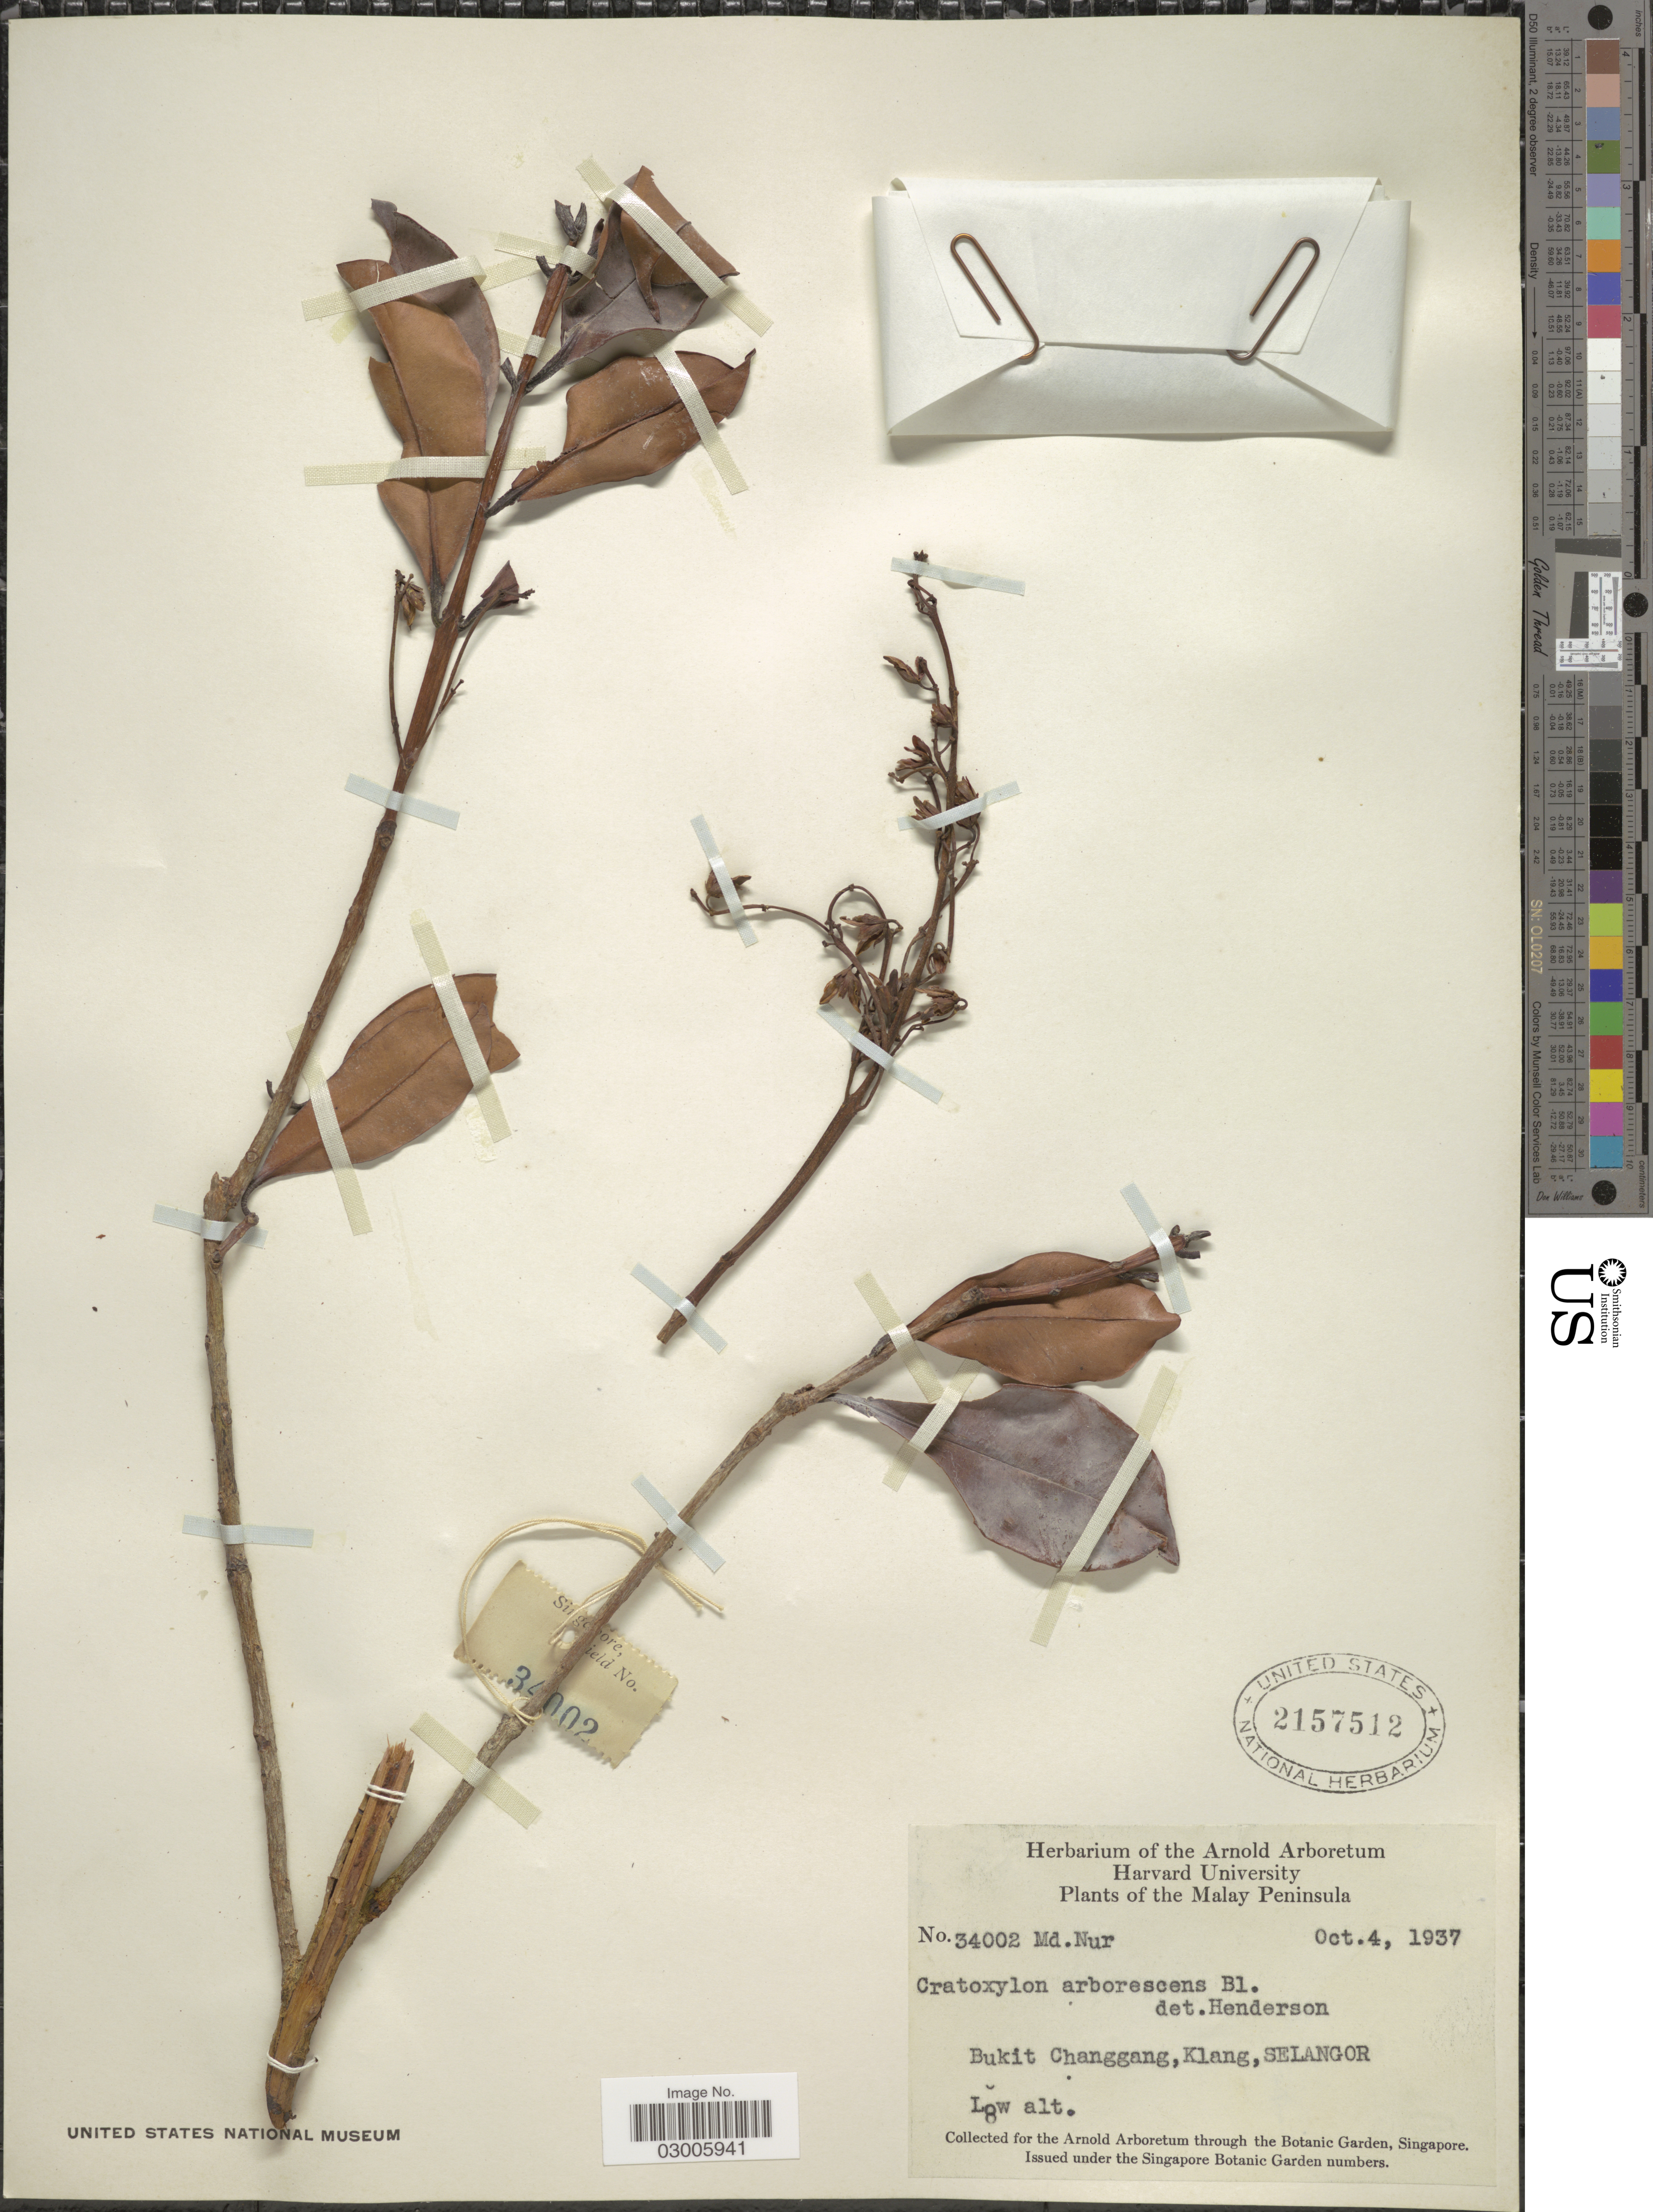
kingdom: Plantae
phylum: Tracheophyta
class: Magnoliopsida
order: Malpighiales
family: Hypericaceae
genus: Cratoxylum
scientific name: Cratoxylum arborescens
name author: (Vahl) Blume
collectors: M. Nur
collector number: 34002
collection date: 1937-10-04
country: Malaysia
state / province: Selangor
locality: Malay Peninsula. Bukit Changgang, Klang, Selangor.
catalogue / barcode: US 2157512